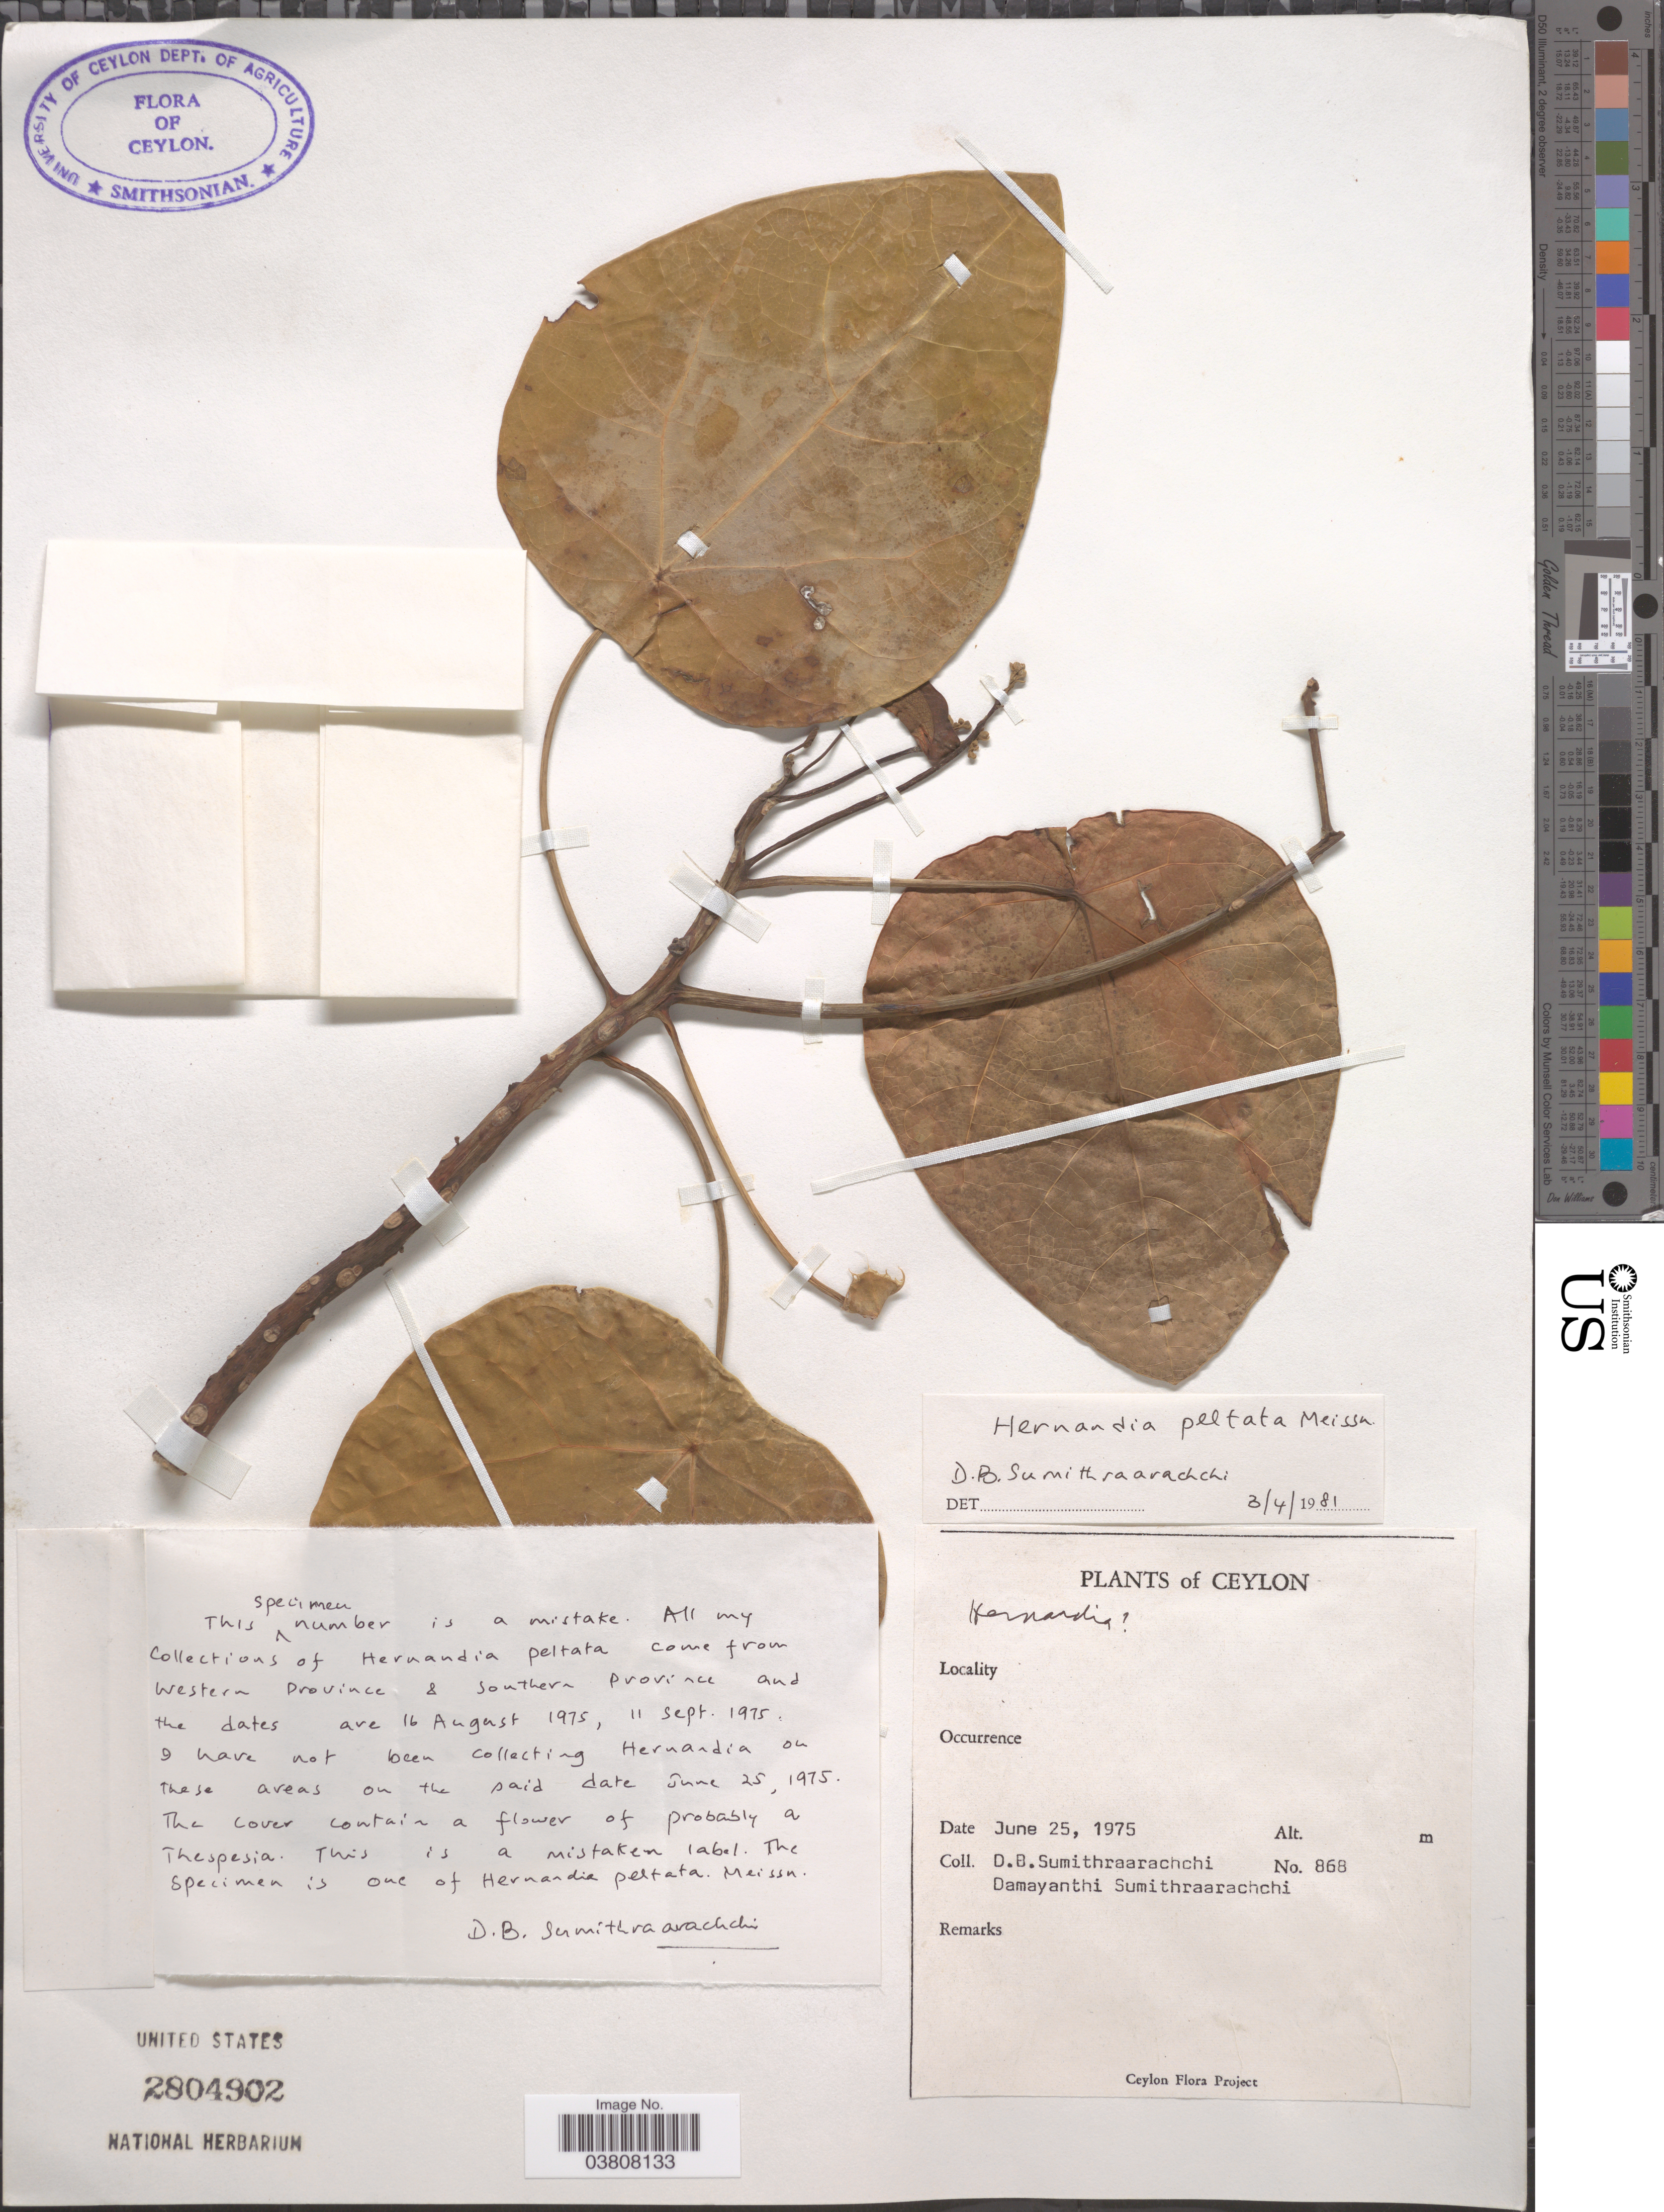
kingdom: Plantae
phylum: Tracheophyta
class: Magnoliopsida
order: Laurales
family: Hernandiaceae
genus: Hernandia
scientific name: Hernandia nymphaeifolia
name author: (C. Presl) Kubitzki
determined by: Strong, Mark T., (BOT), Smithsonian Institution - National Museum of Natural History (UNITED STATES)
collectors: D. B. Sumithraarachchi & D. Sumithraarachchi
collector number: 868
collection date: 1975-06-25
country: Sri Lanka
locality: Ceylon.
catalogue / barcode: US 2804902